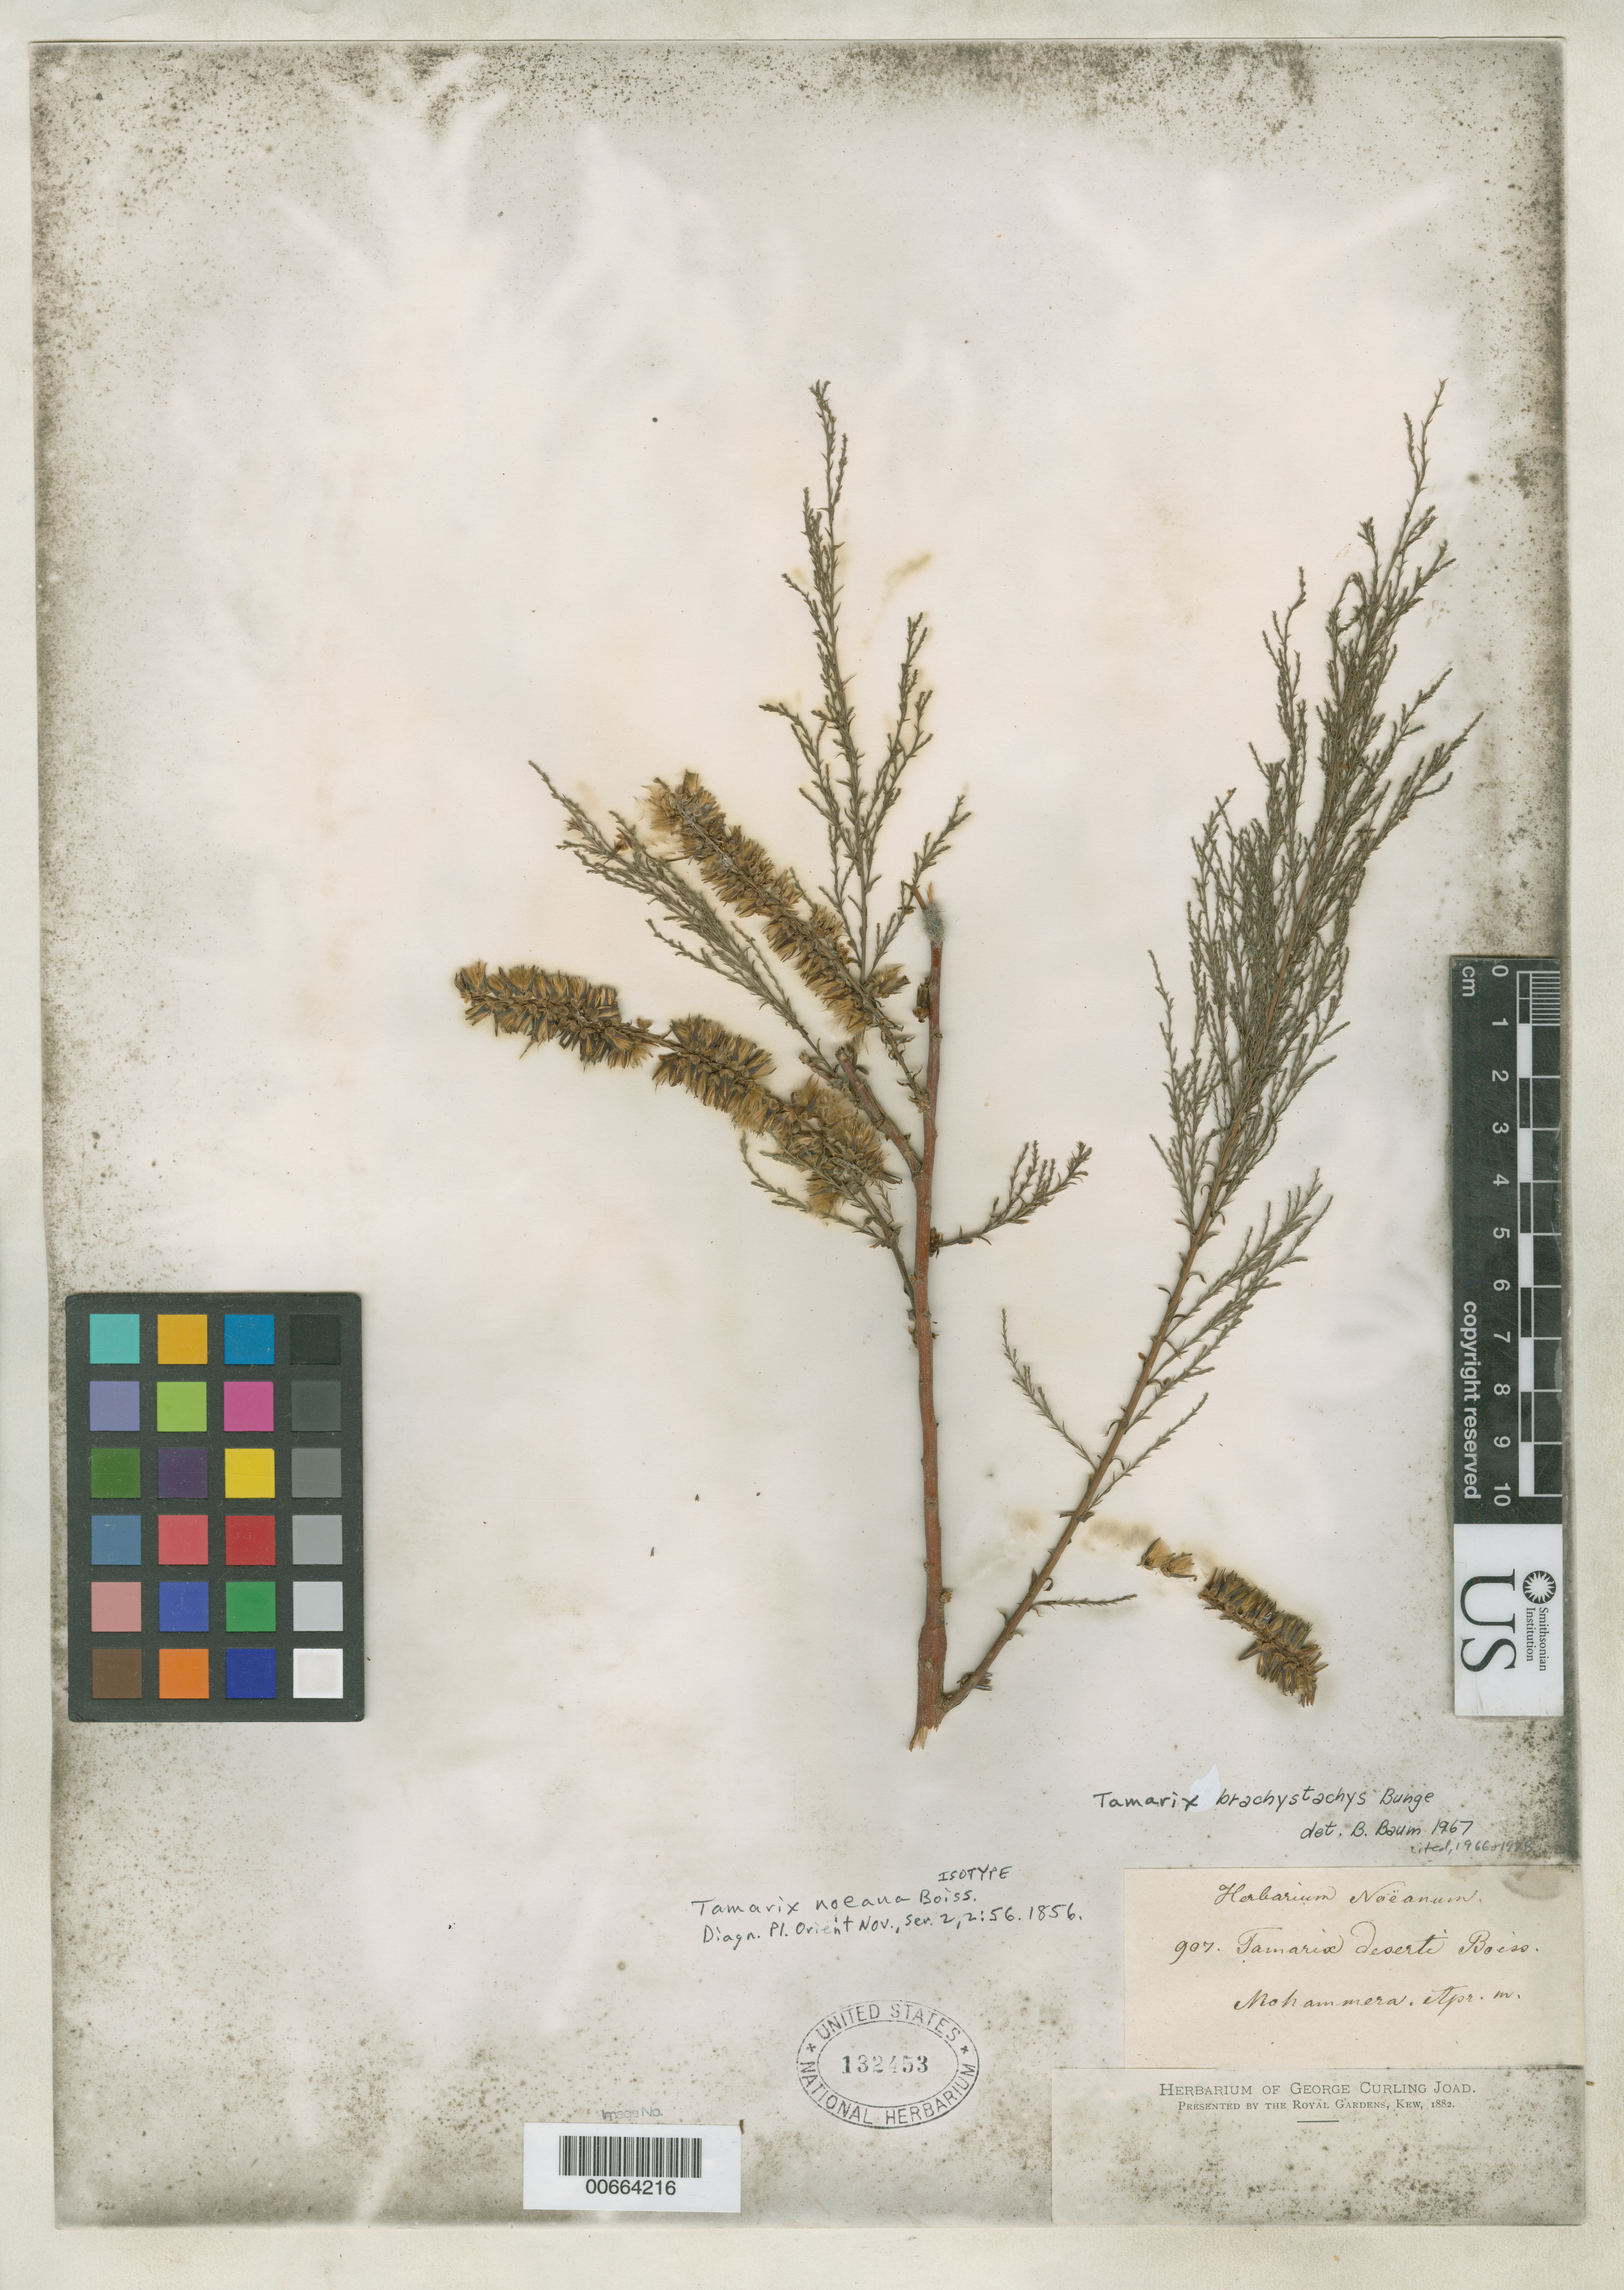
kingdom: Plantae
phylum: Tracheophyta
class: Magnoliopsida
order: Caryophyllales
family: Tamaricaceae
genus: Tamarix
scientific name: Tamarix noeana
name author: Boiss.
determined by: Baum, B.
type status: Isotype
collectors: F. W. Noë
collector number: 907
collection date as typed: Apr 1882?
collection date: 1882-04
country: Iraq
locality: Mohammera.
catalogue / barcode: US 132453